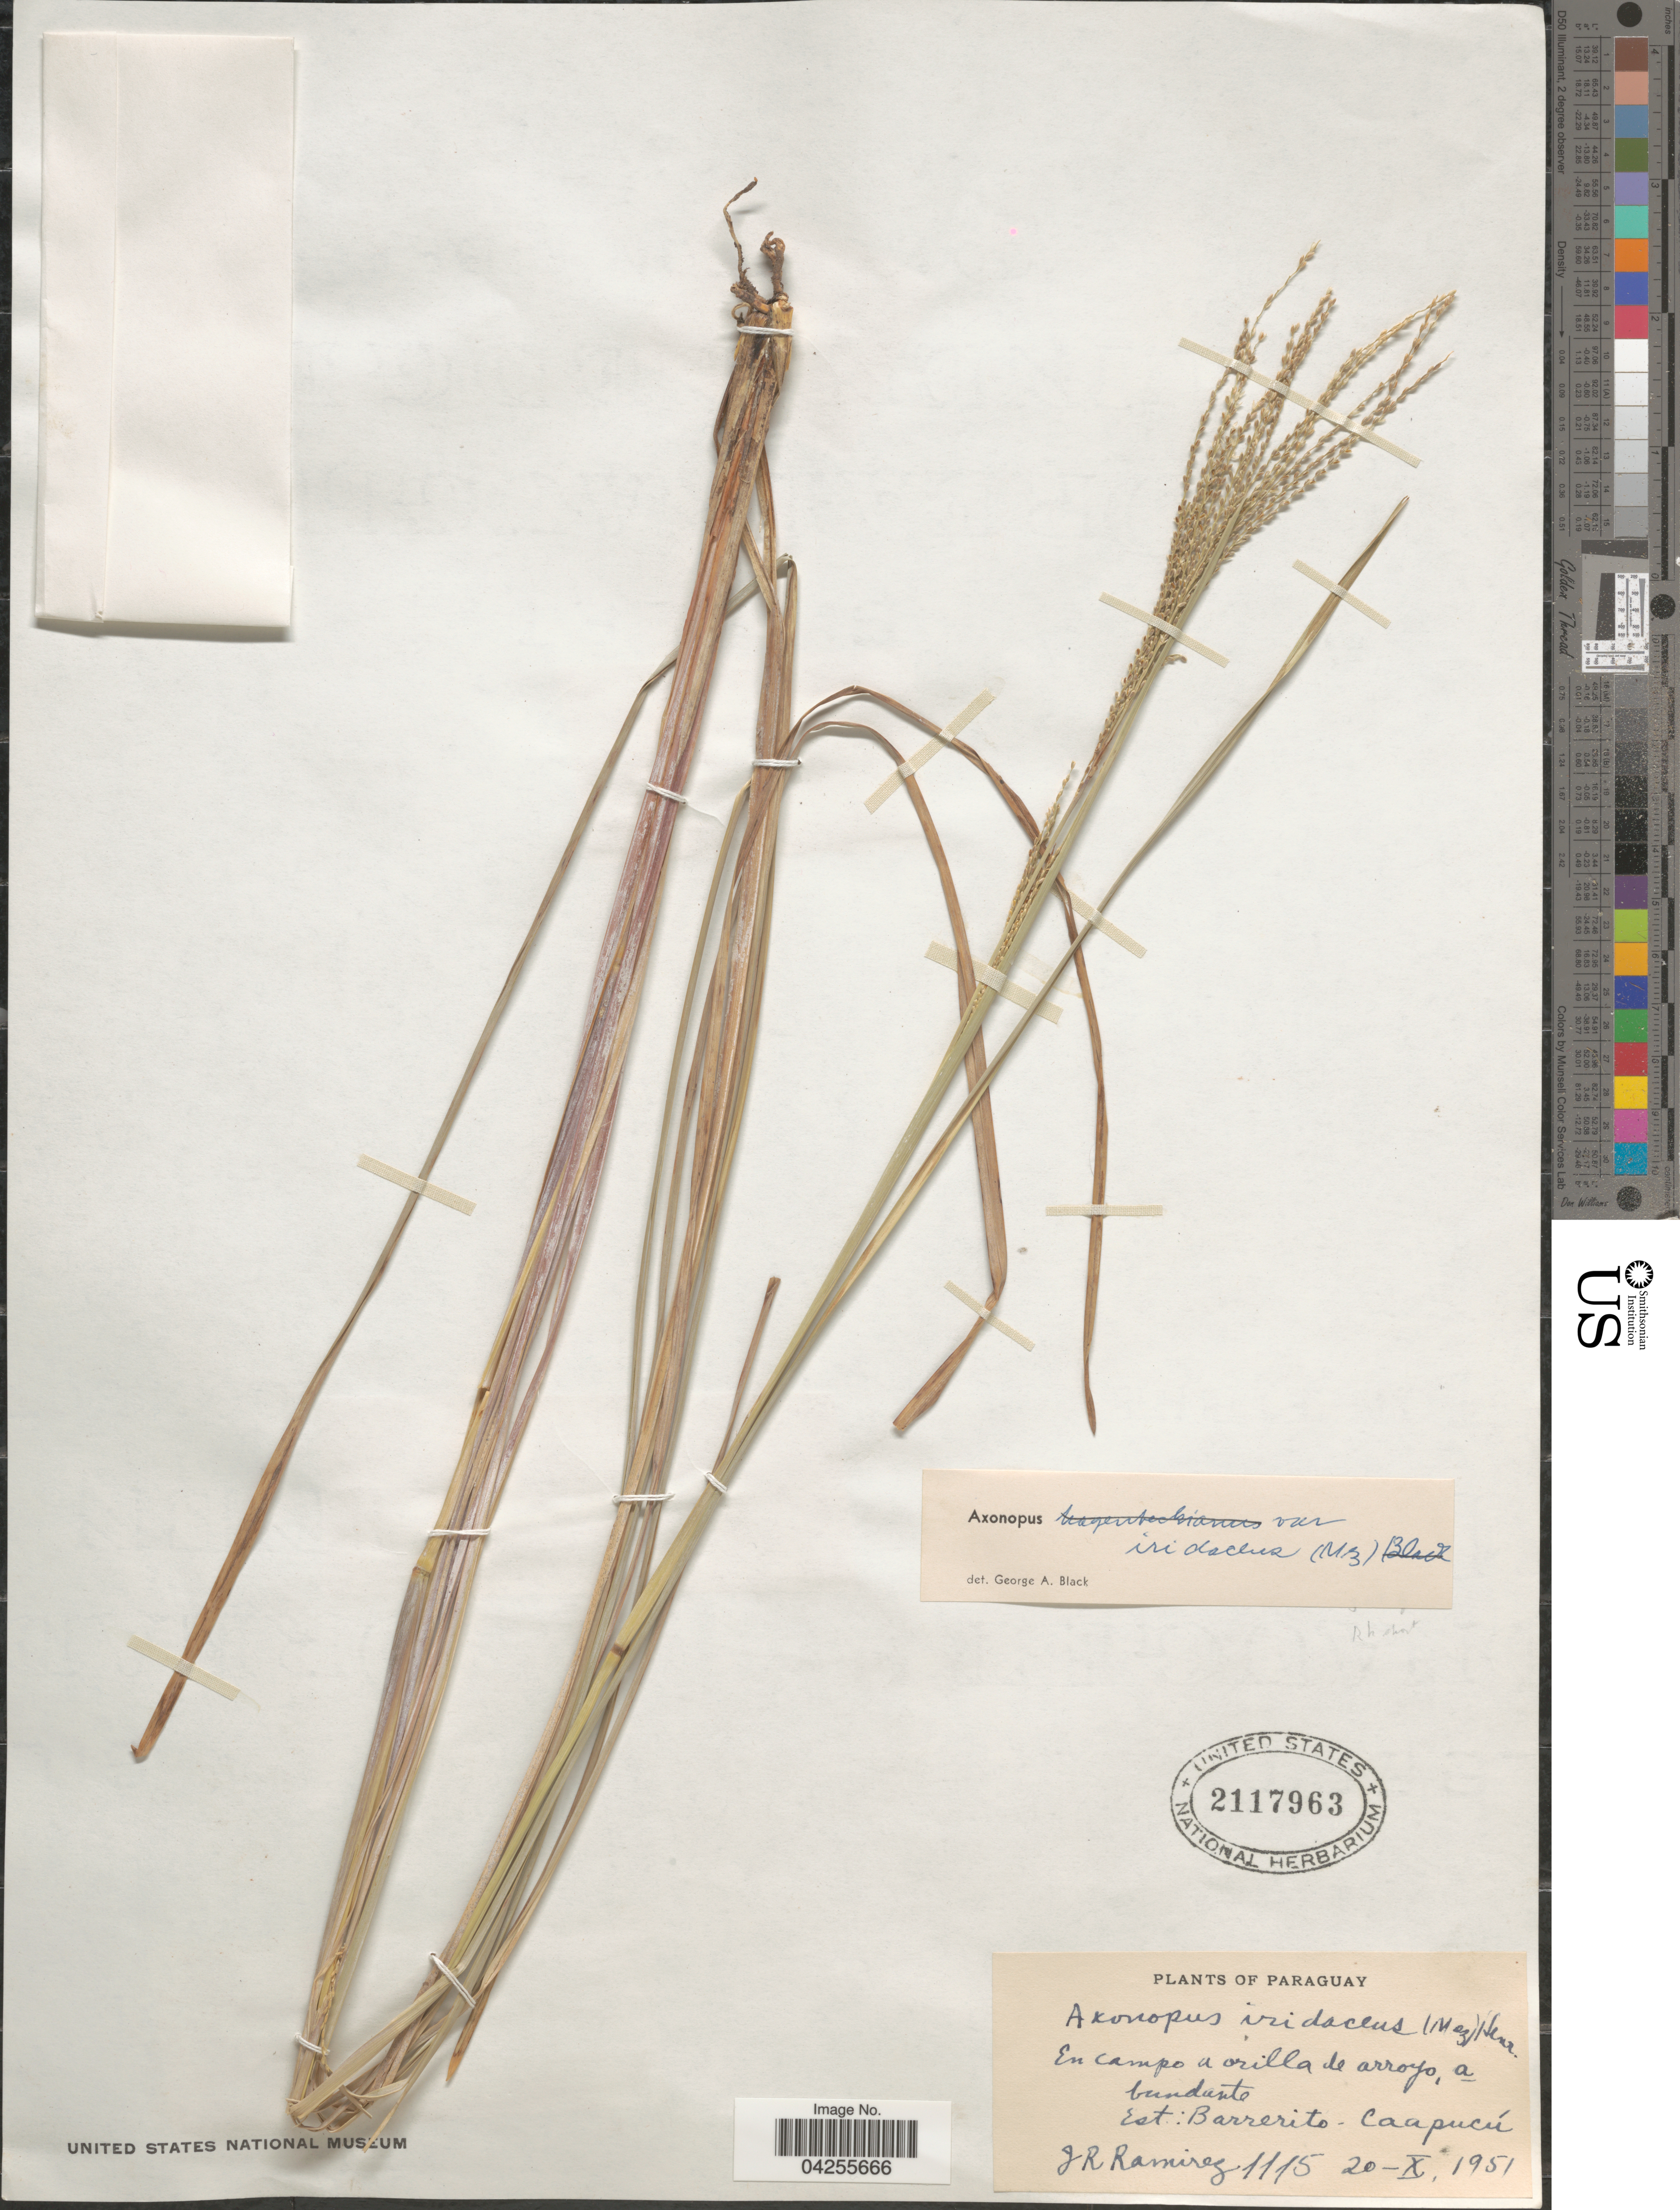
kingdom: Plantae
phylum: Tracheophyta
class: Liliopsida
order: Poales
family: Poaceae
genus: Axonopus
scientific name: Axonopus suffultus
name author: (Nees) Kuhlm.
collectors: J. Ramirez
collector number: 1115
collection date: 1951-10-20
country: Paraguay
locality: En campo a orilla de arroyo, abundante. Est.: Barrerito - Caapucú.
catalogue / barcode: US 2117963